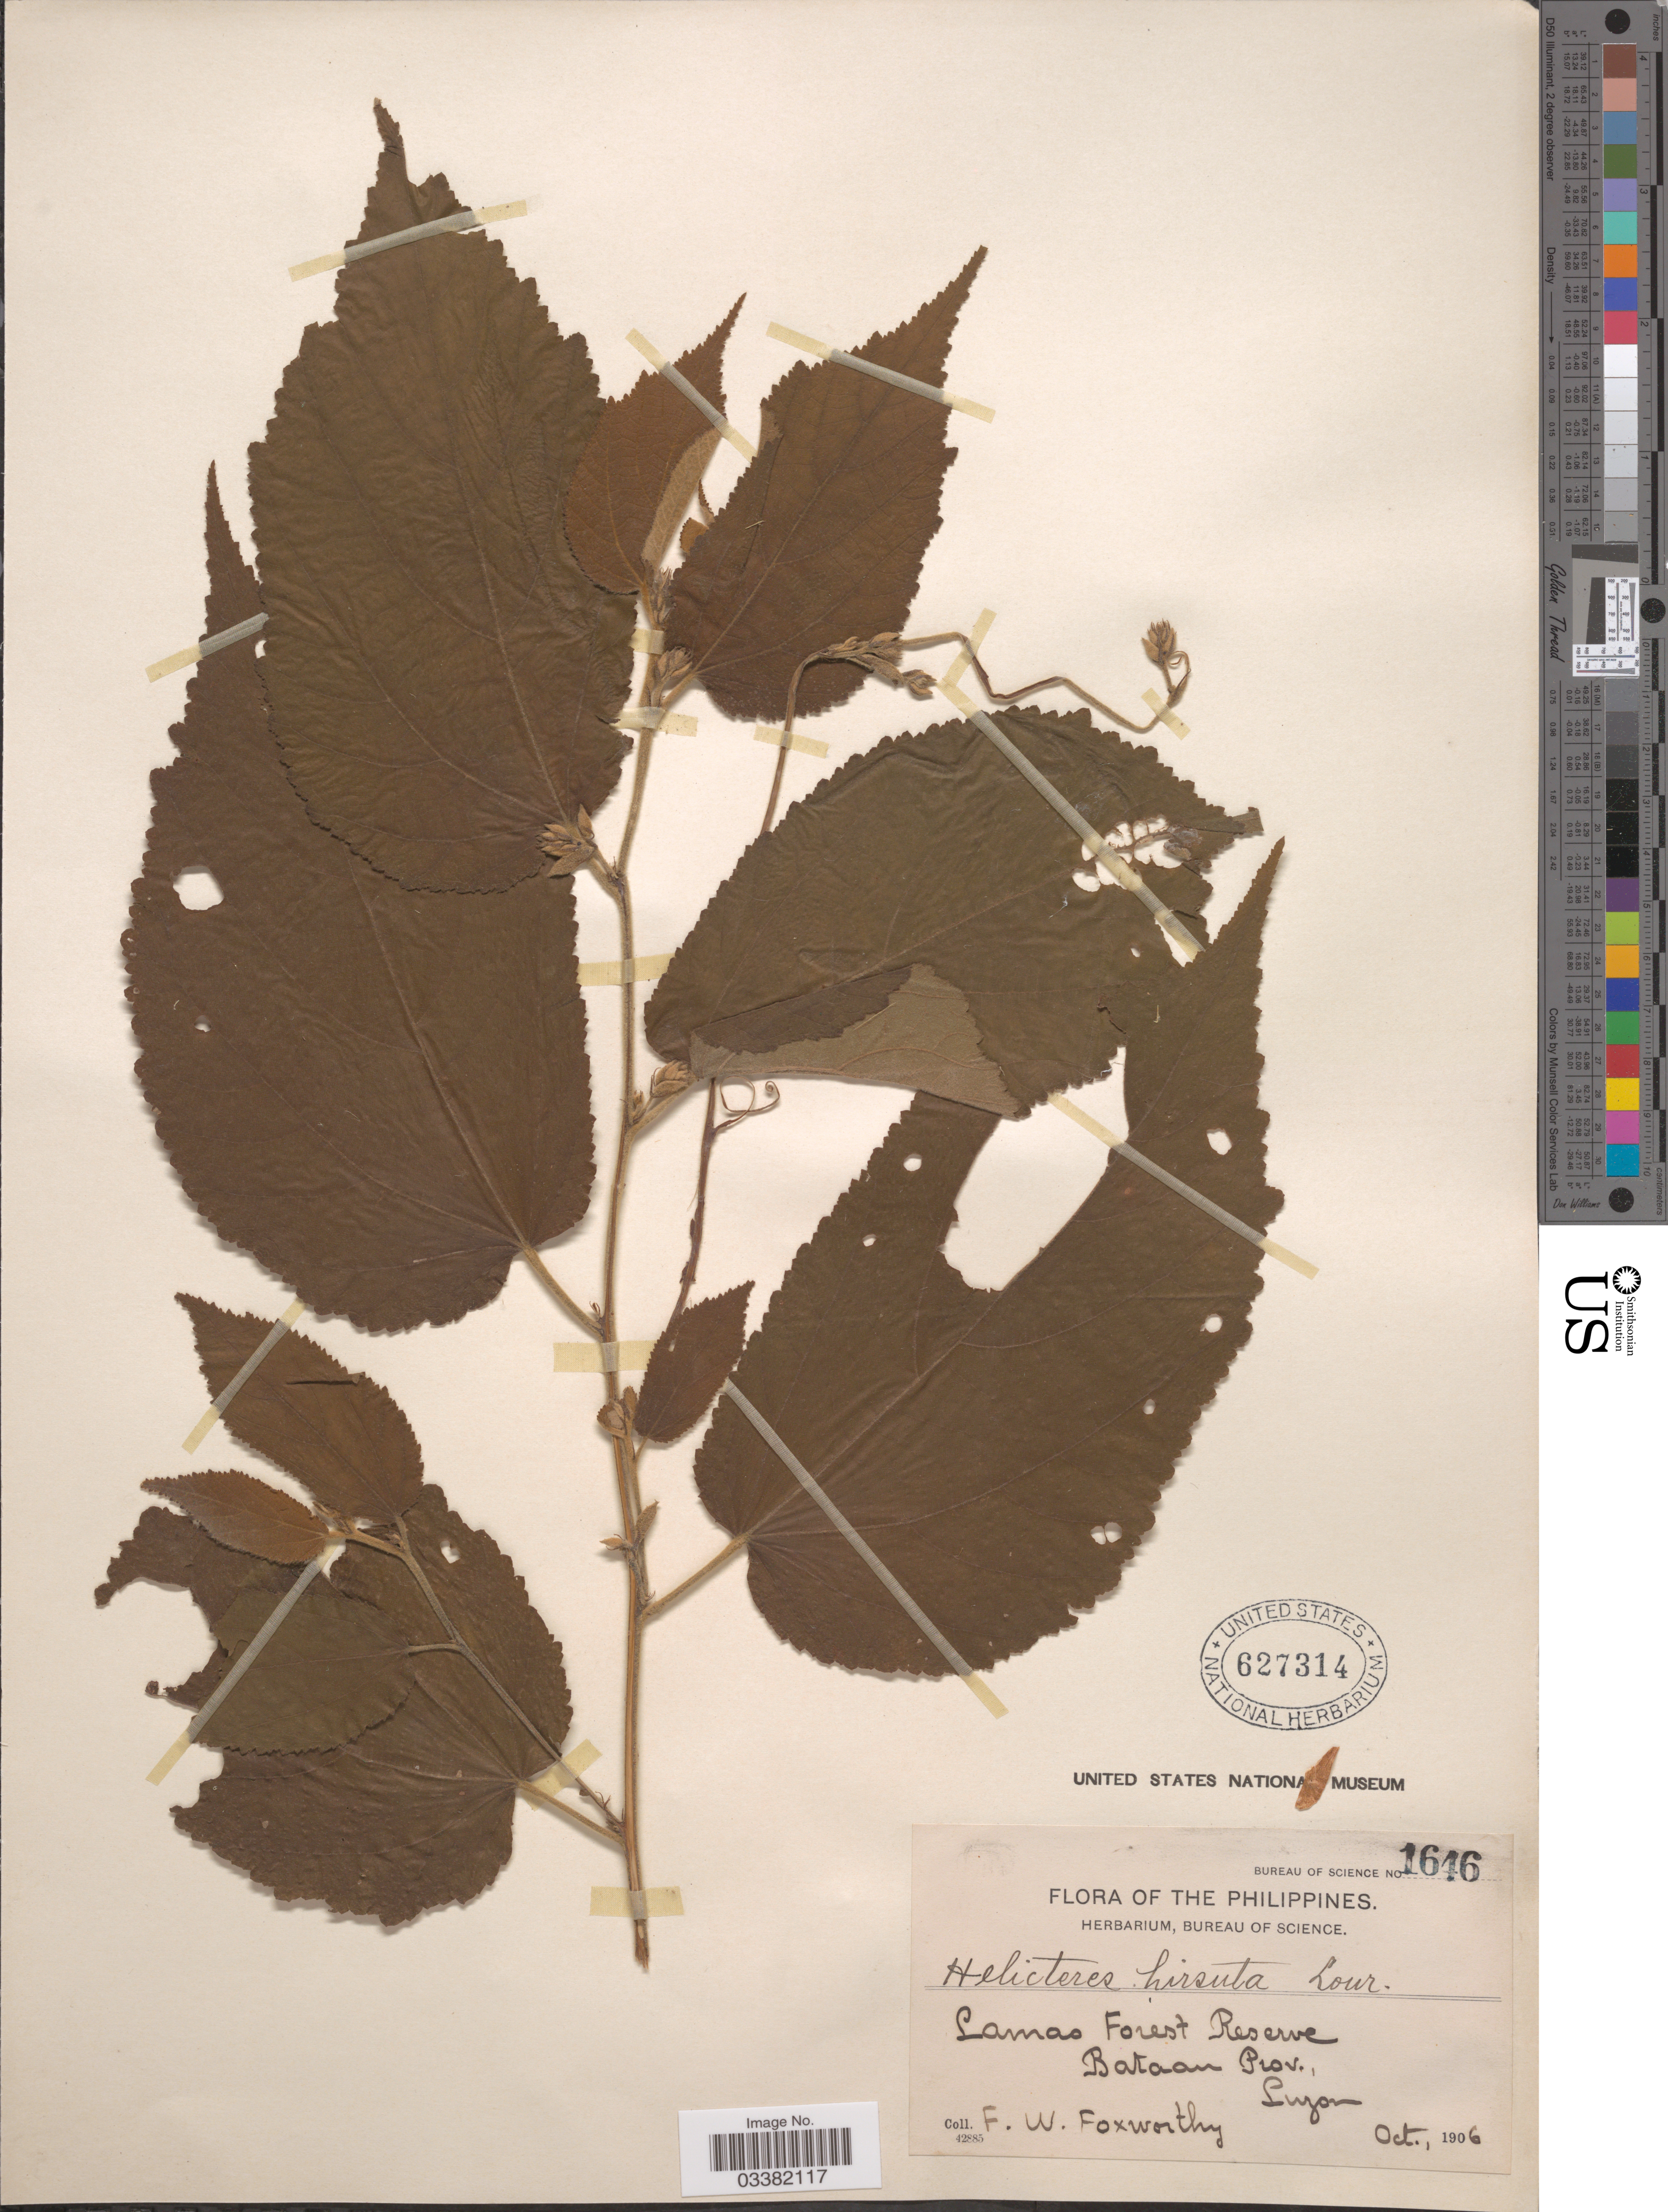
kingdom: Plantae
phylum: Tracheophyta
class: Magnoliopsida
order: Malvales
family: Malvaceae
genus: Helicteres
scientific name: Helicteres hirsuta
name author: Lour.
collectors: F. W. Foxworthy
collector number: Bureau of Science 1646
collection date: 1906-10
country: Philippines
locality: Lamao Forest Reserve. Bataan Prov., Luzon.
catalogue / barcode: US 627314